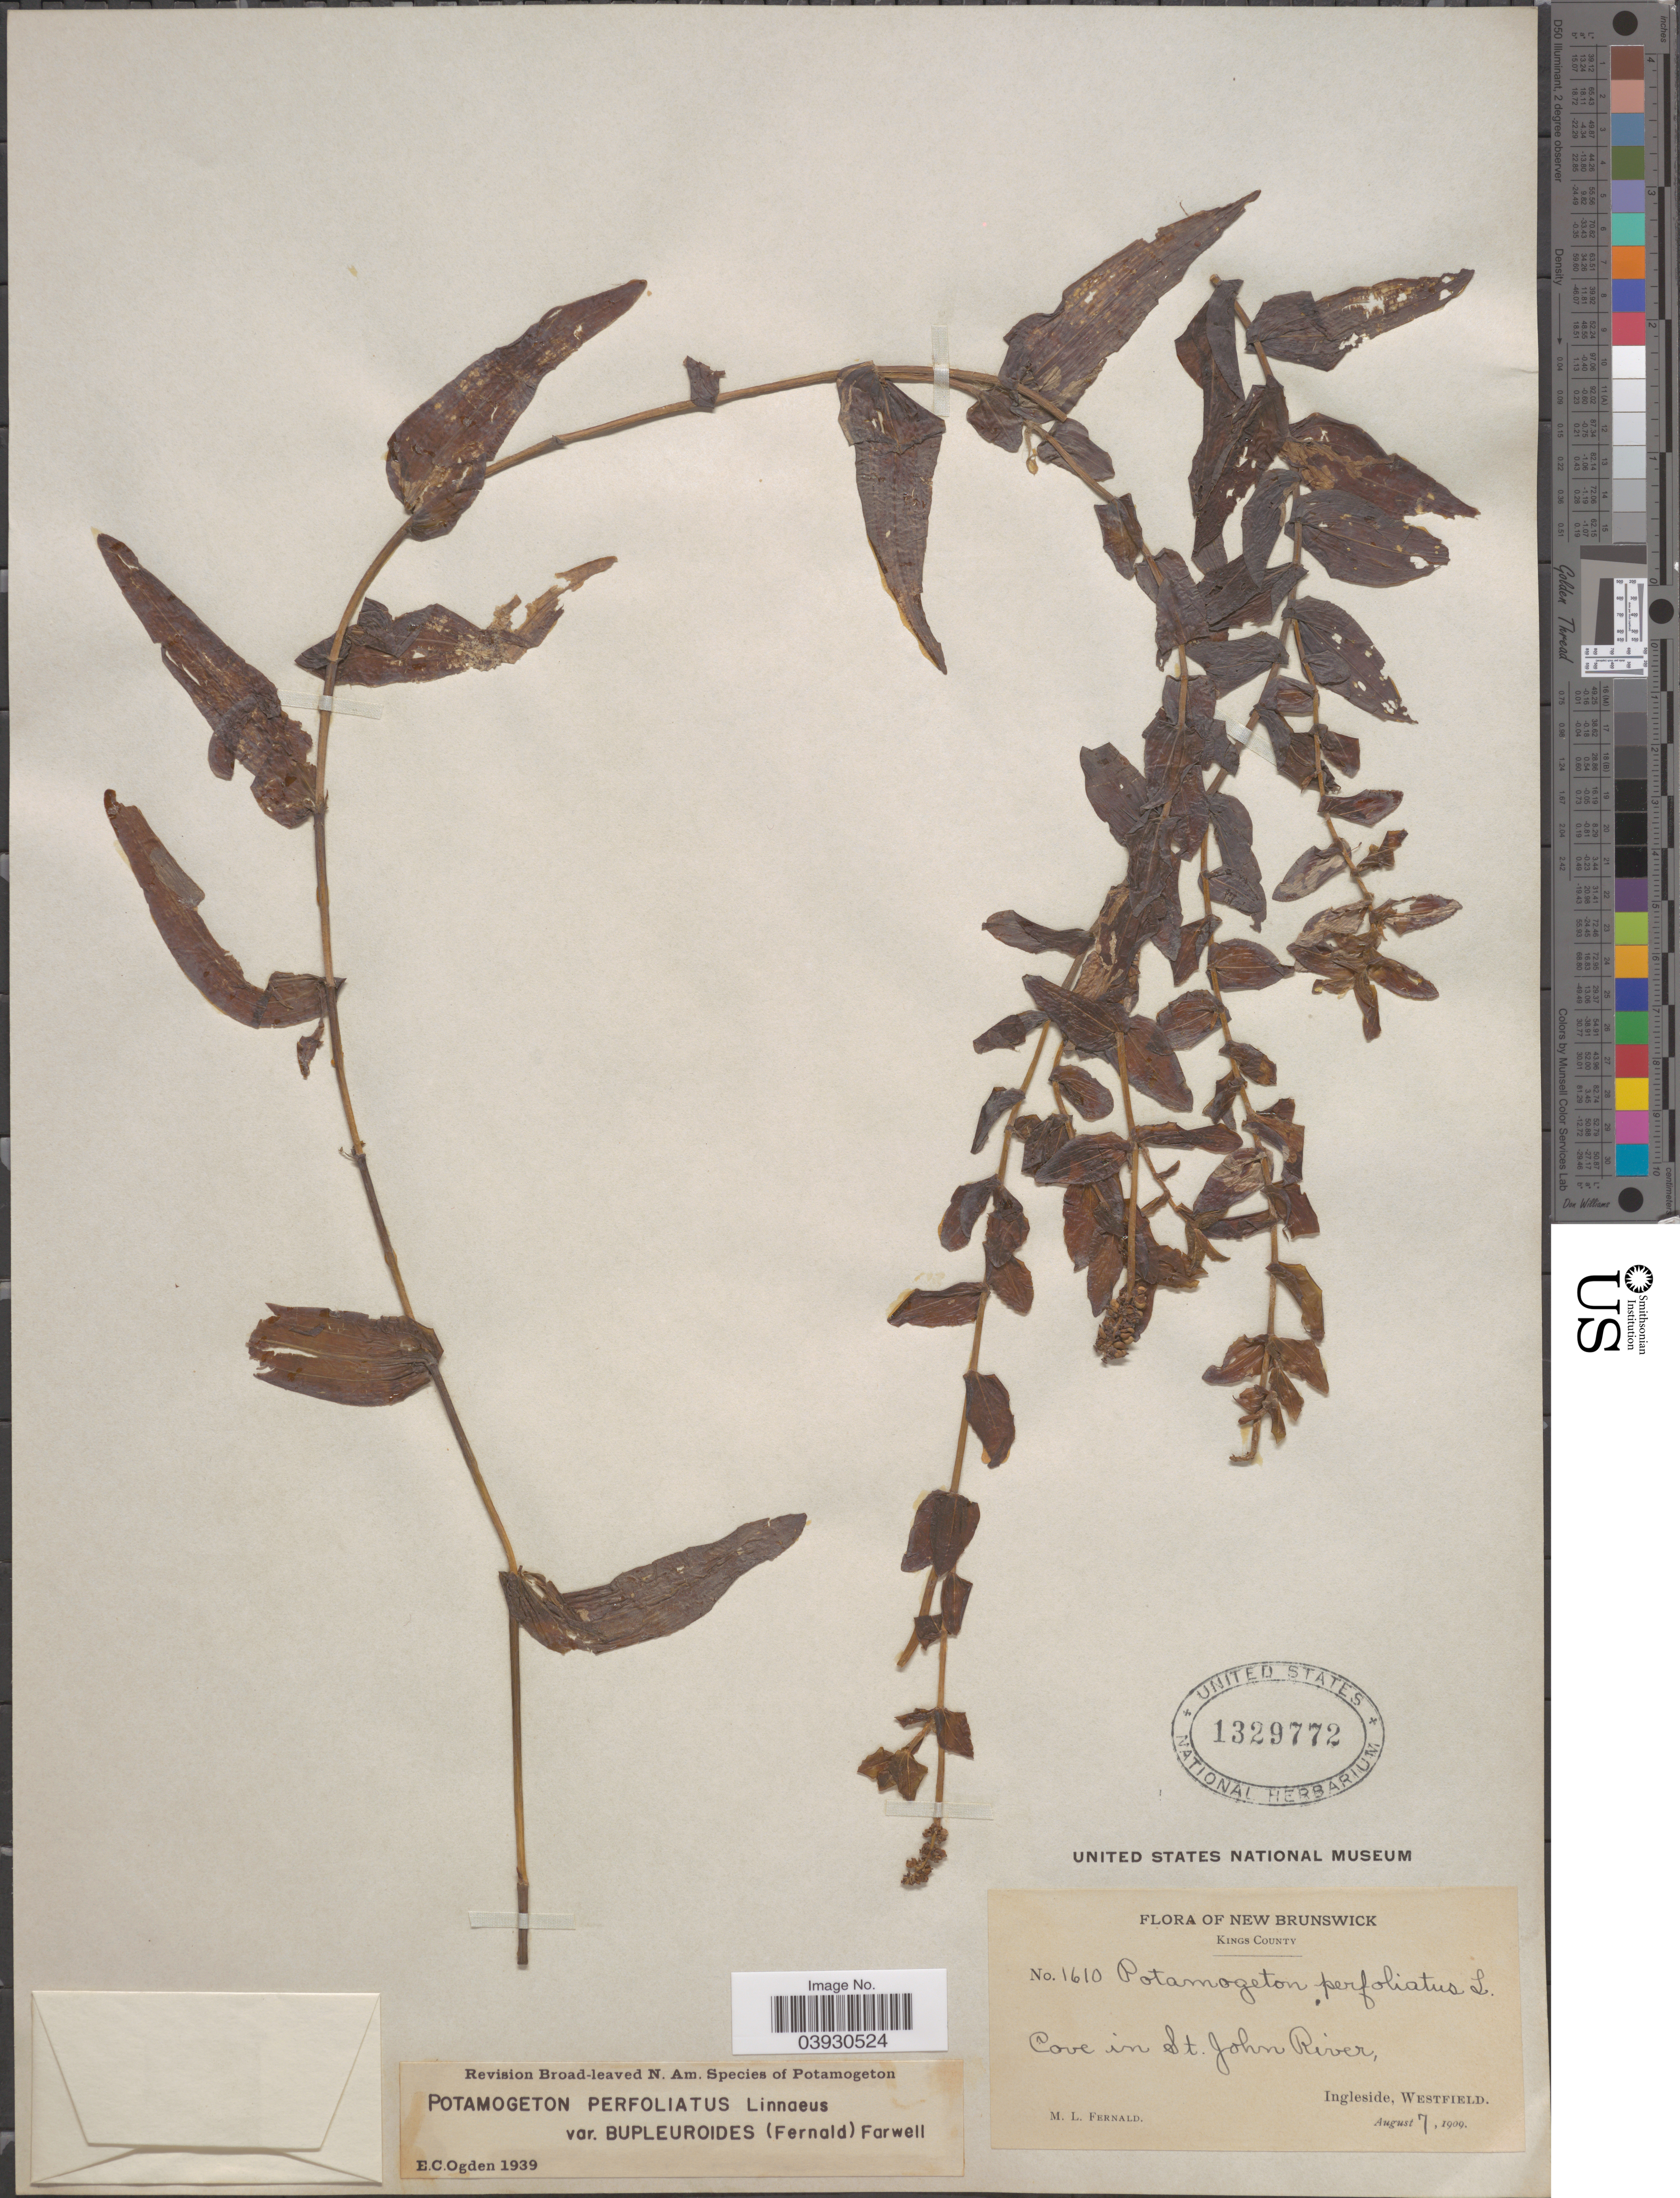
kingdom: Plantae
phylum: Tracheophyta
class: Liliopsida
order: Alismatales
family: Potamogetonaceae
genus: Potamogeton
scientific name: Potamogeton perfoliatus var. bupleuroides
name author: (Fernald) Farw.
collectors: M. L. Fernald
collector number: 1610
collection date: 1909-08-07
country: Canada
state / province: New Brunswick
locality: Kings County. Cove in St. John River, Ingleside, Westfield.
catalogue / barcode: US 1329772